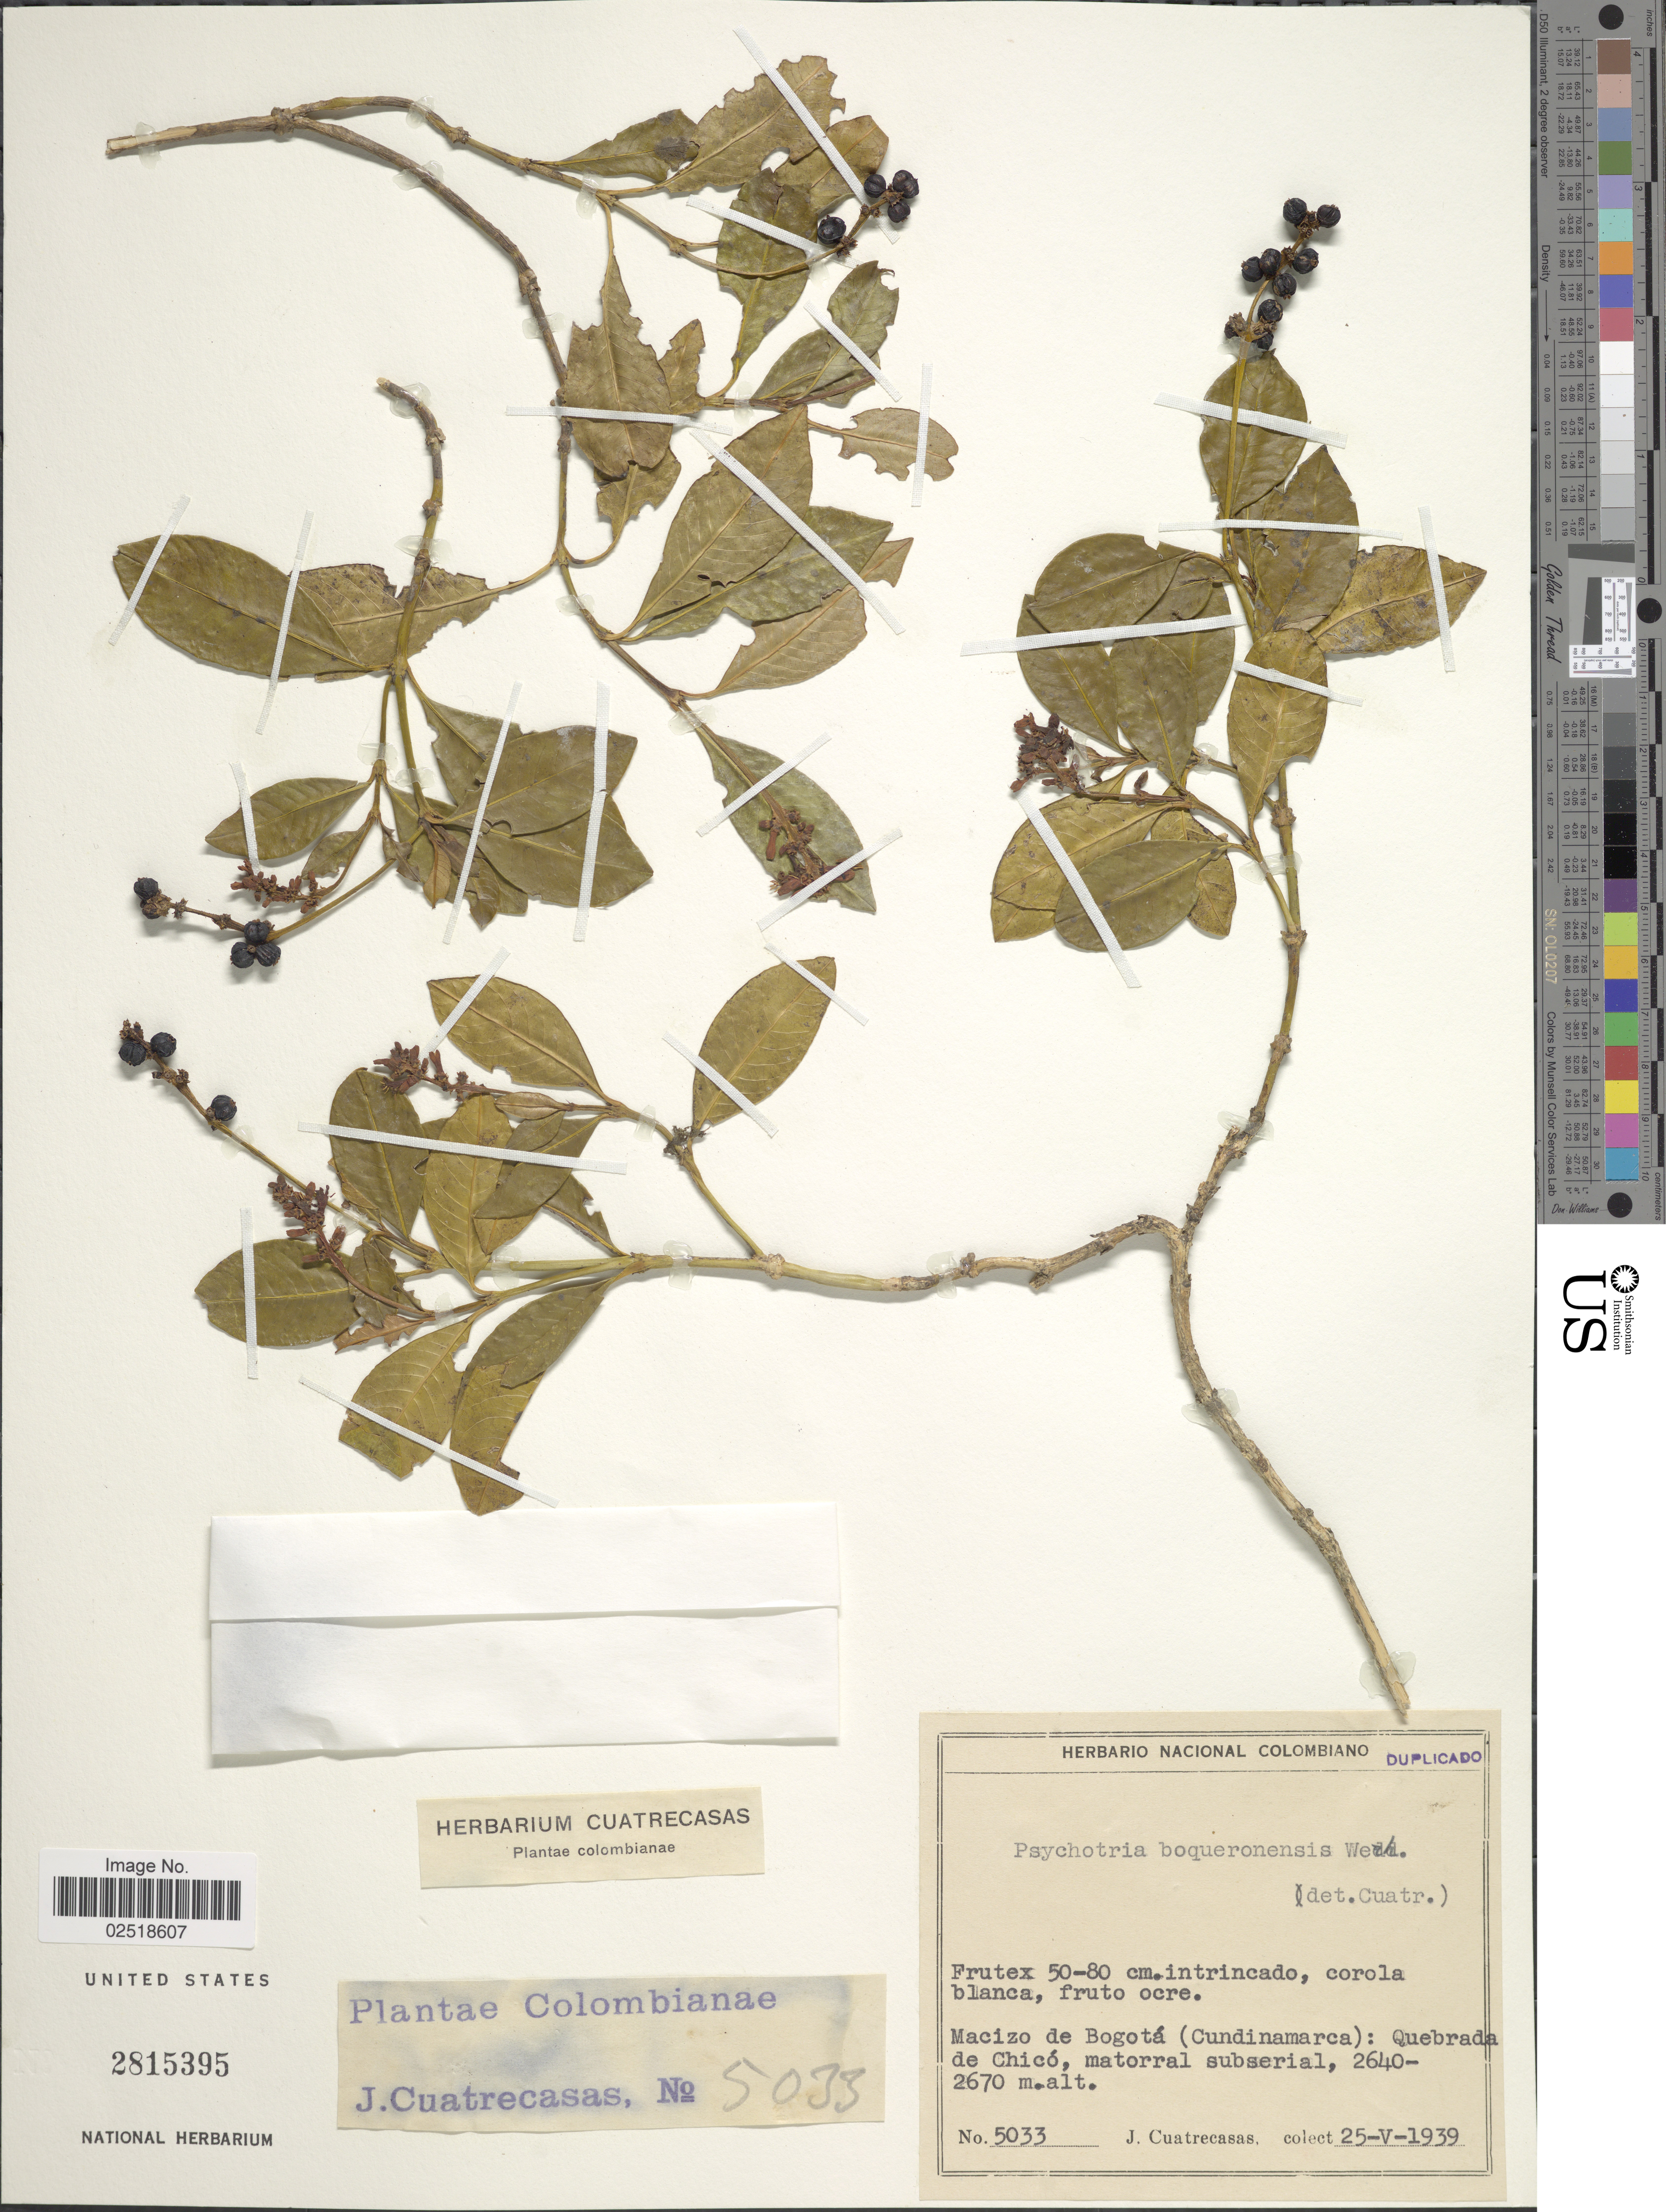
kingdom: Plantae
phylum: Tracheophyta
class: Magnoliopsida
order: Gentianales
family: Rubiaceae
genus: Psychotria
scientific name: Psychotria boqueronensis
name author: Wernham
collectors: J. Cuatrecasas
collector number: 5033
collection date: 1939-05-25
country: Colombia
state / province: Cundinamarca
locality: Macizo de Bogotá (Cundinamarca): Quebrada de Chicó, matorral subserial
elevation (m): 2640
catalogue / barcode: US 2815395